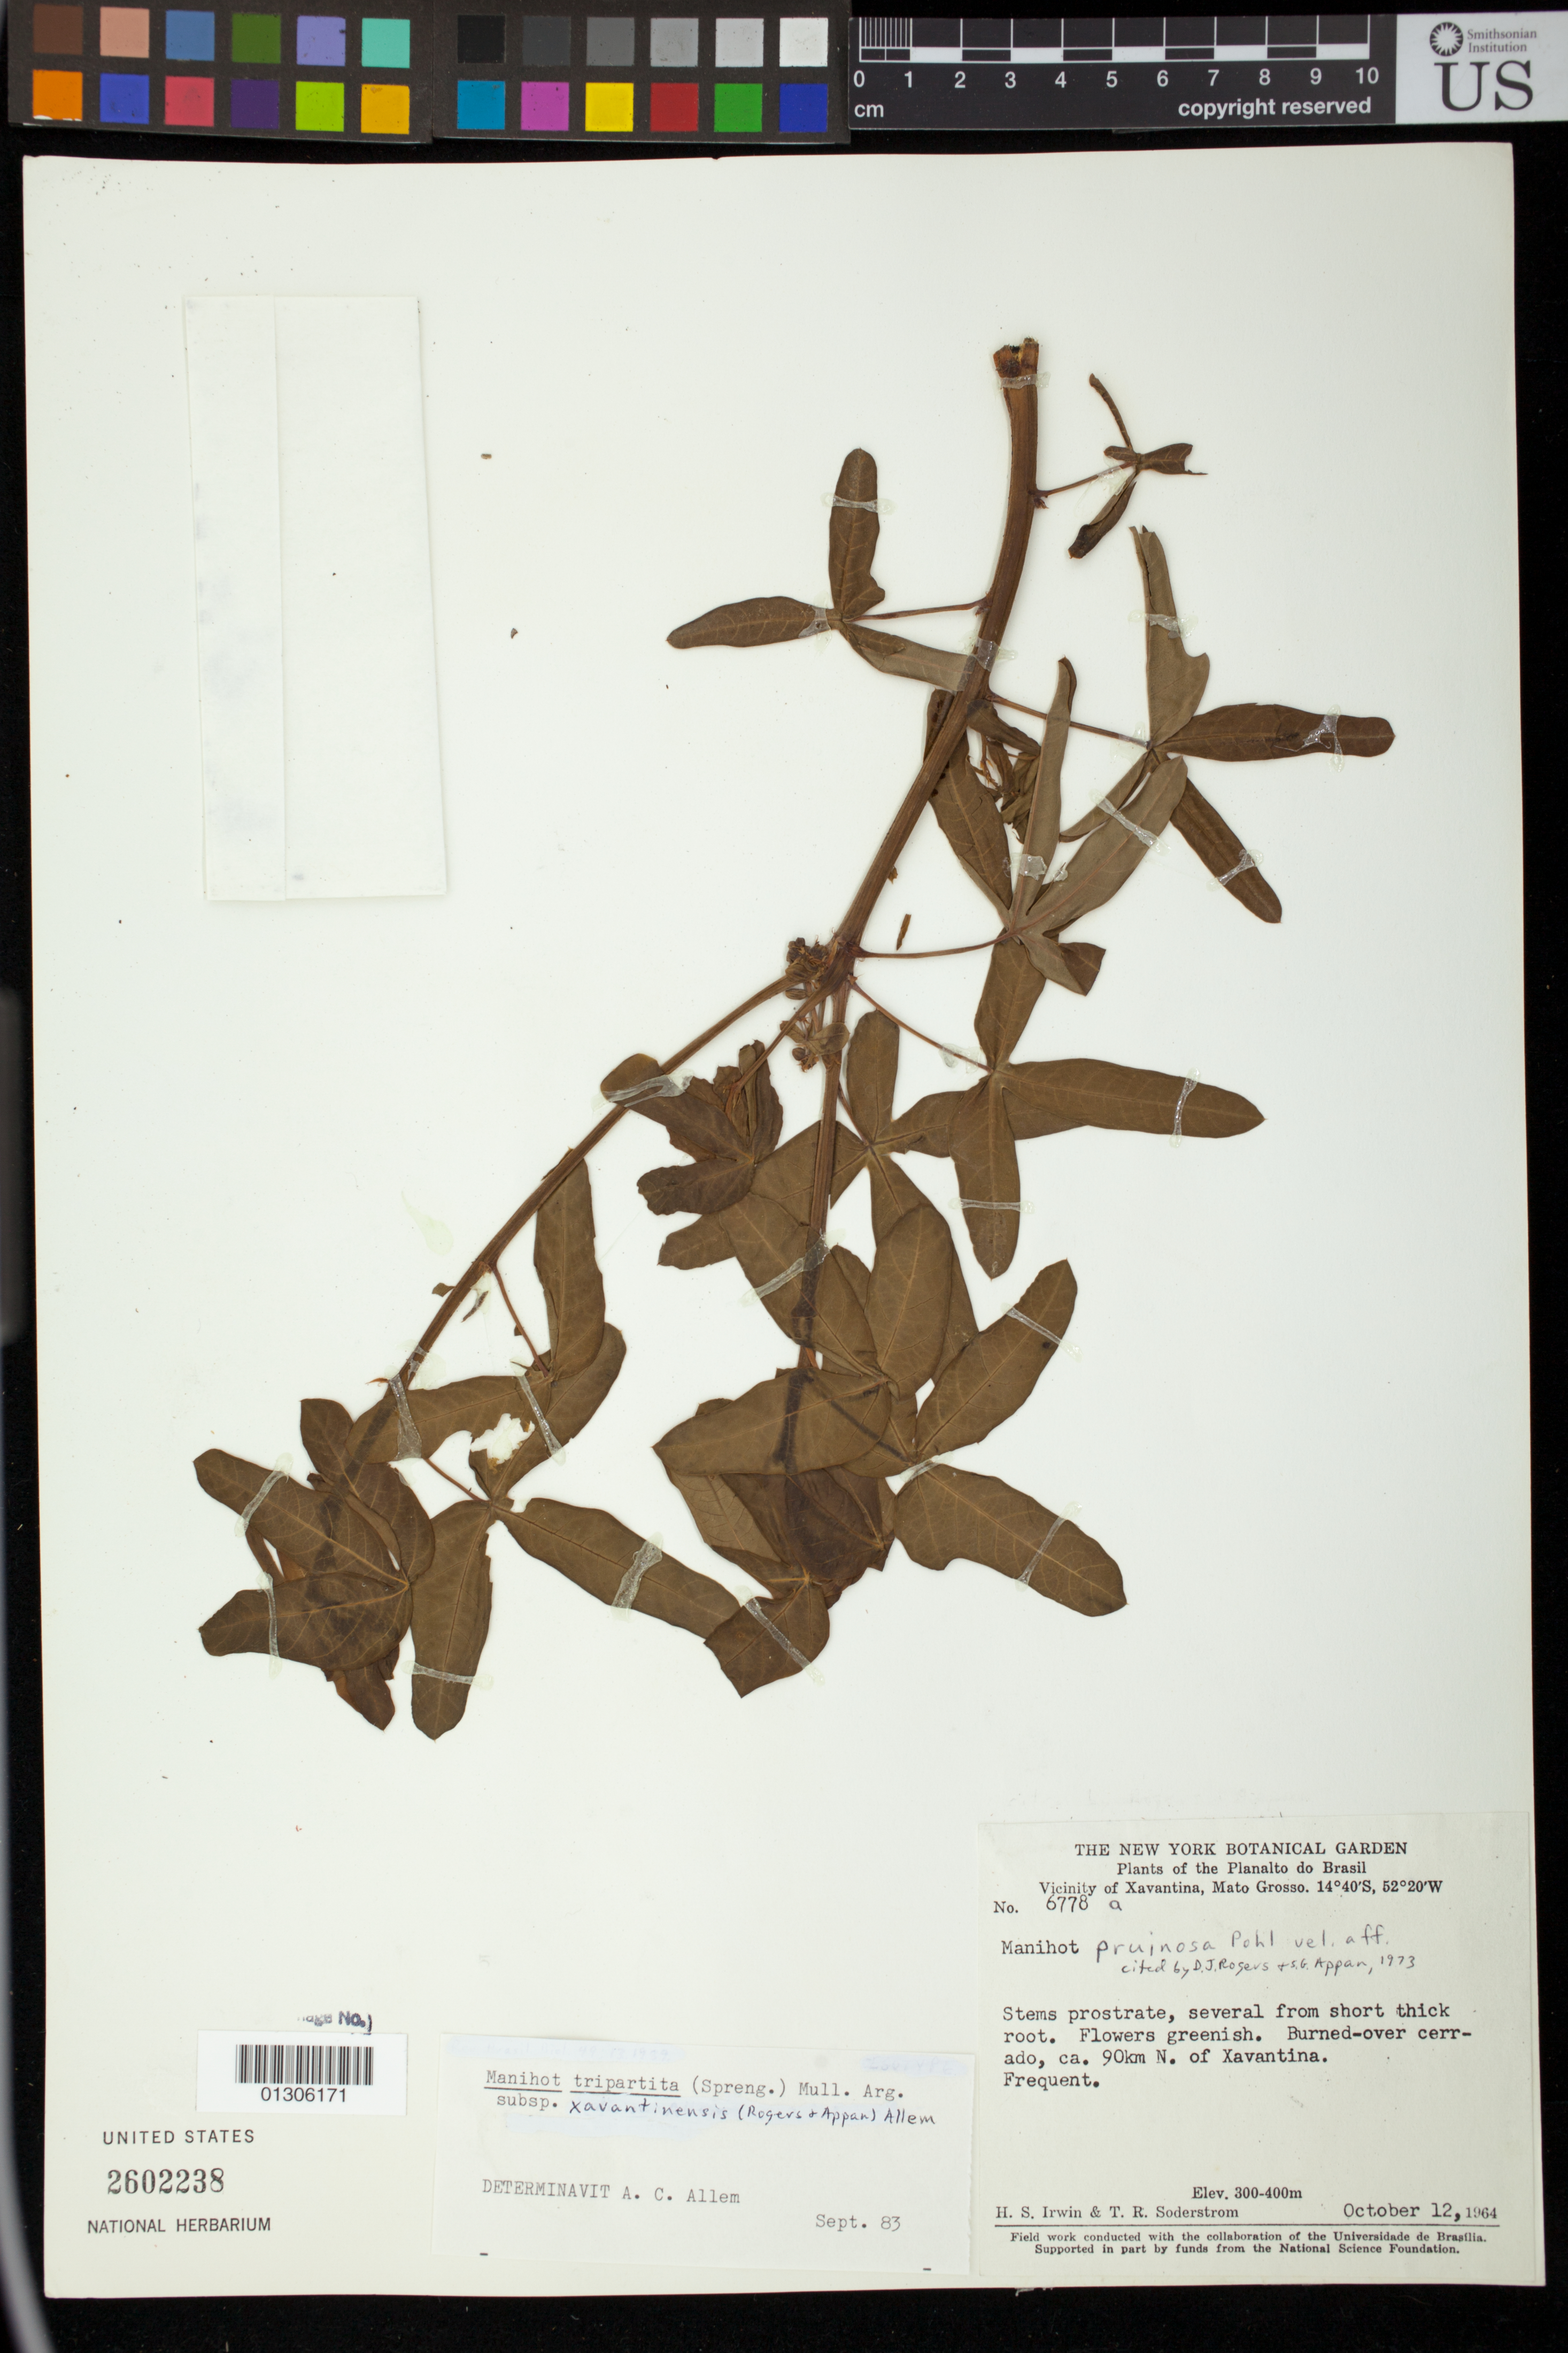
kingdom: Plantae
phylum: Tracheophyta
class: Magnoliopsida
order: Malpighiales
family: Euphorbiaceae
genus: Manihot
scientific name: Manihot sp.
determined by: Mendoza, M.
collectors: H. Irwin & T. R. Soderstrom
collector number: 6778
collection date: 1964-12-10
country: Brazil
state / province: Mato Grosso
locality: ca. 90 km N. of Xavantina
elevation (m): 300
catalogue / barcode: US 2602238